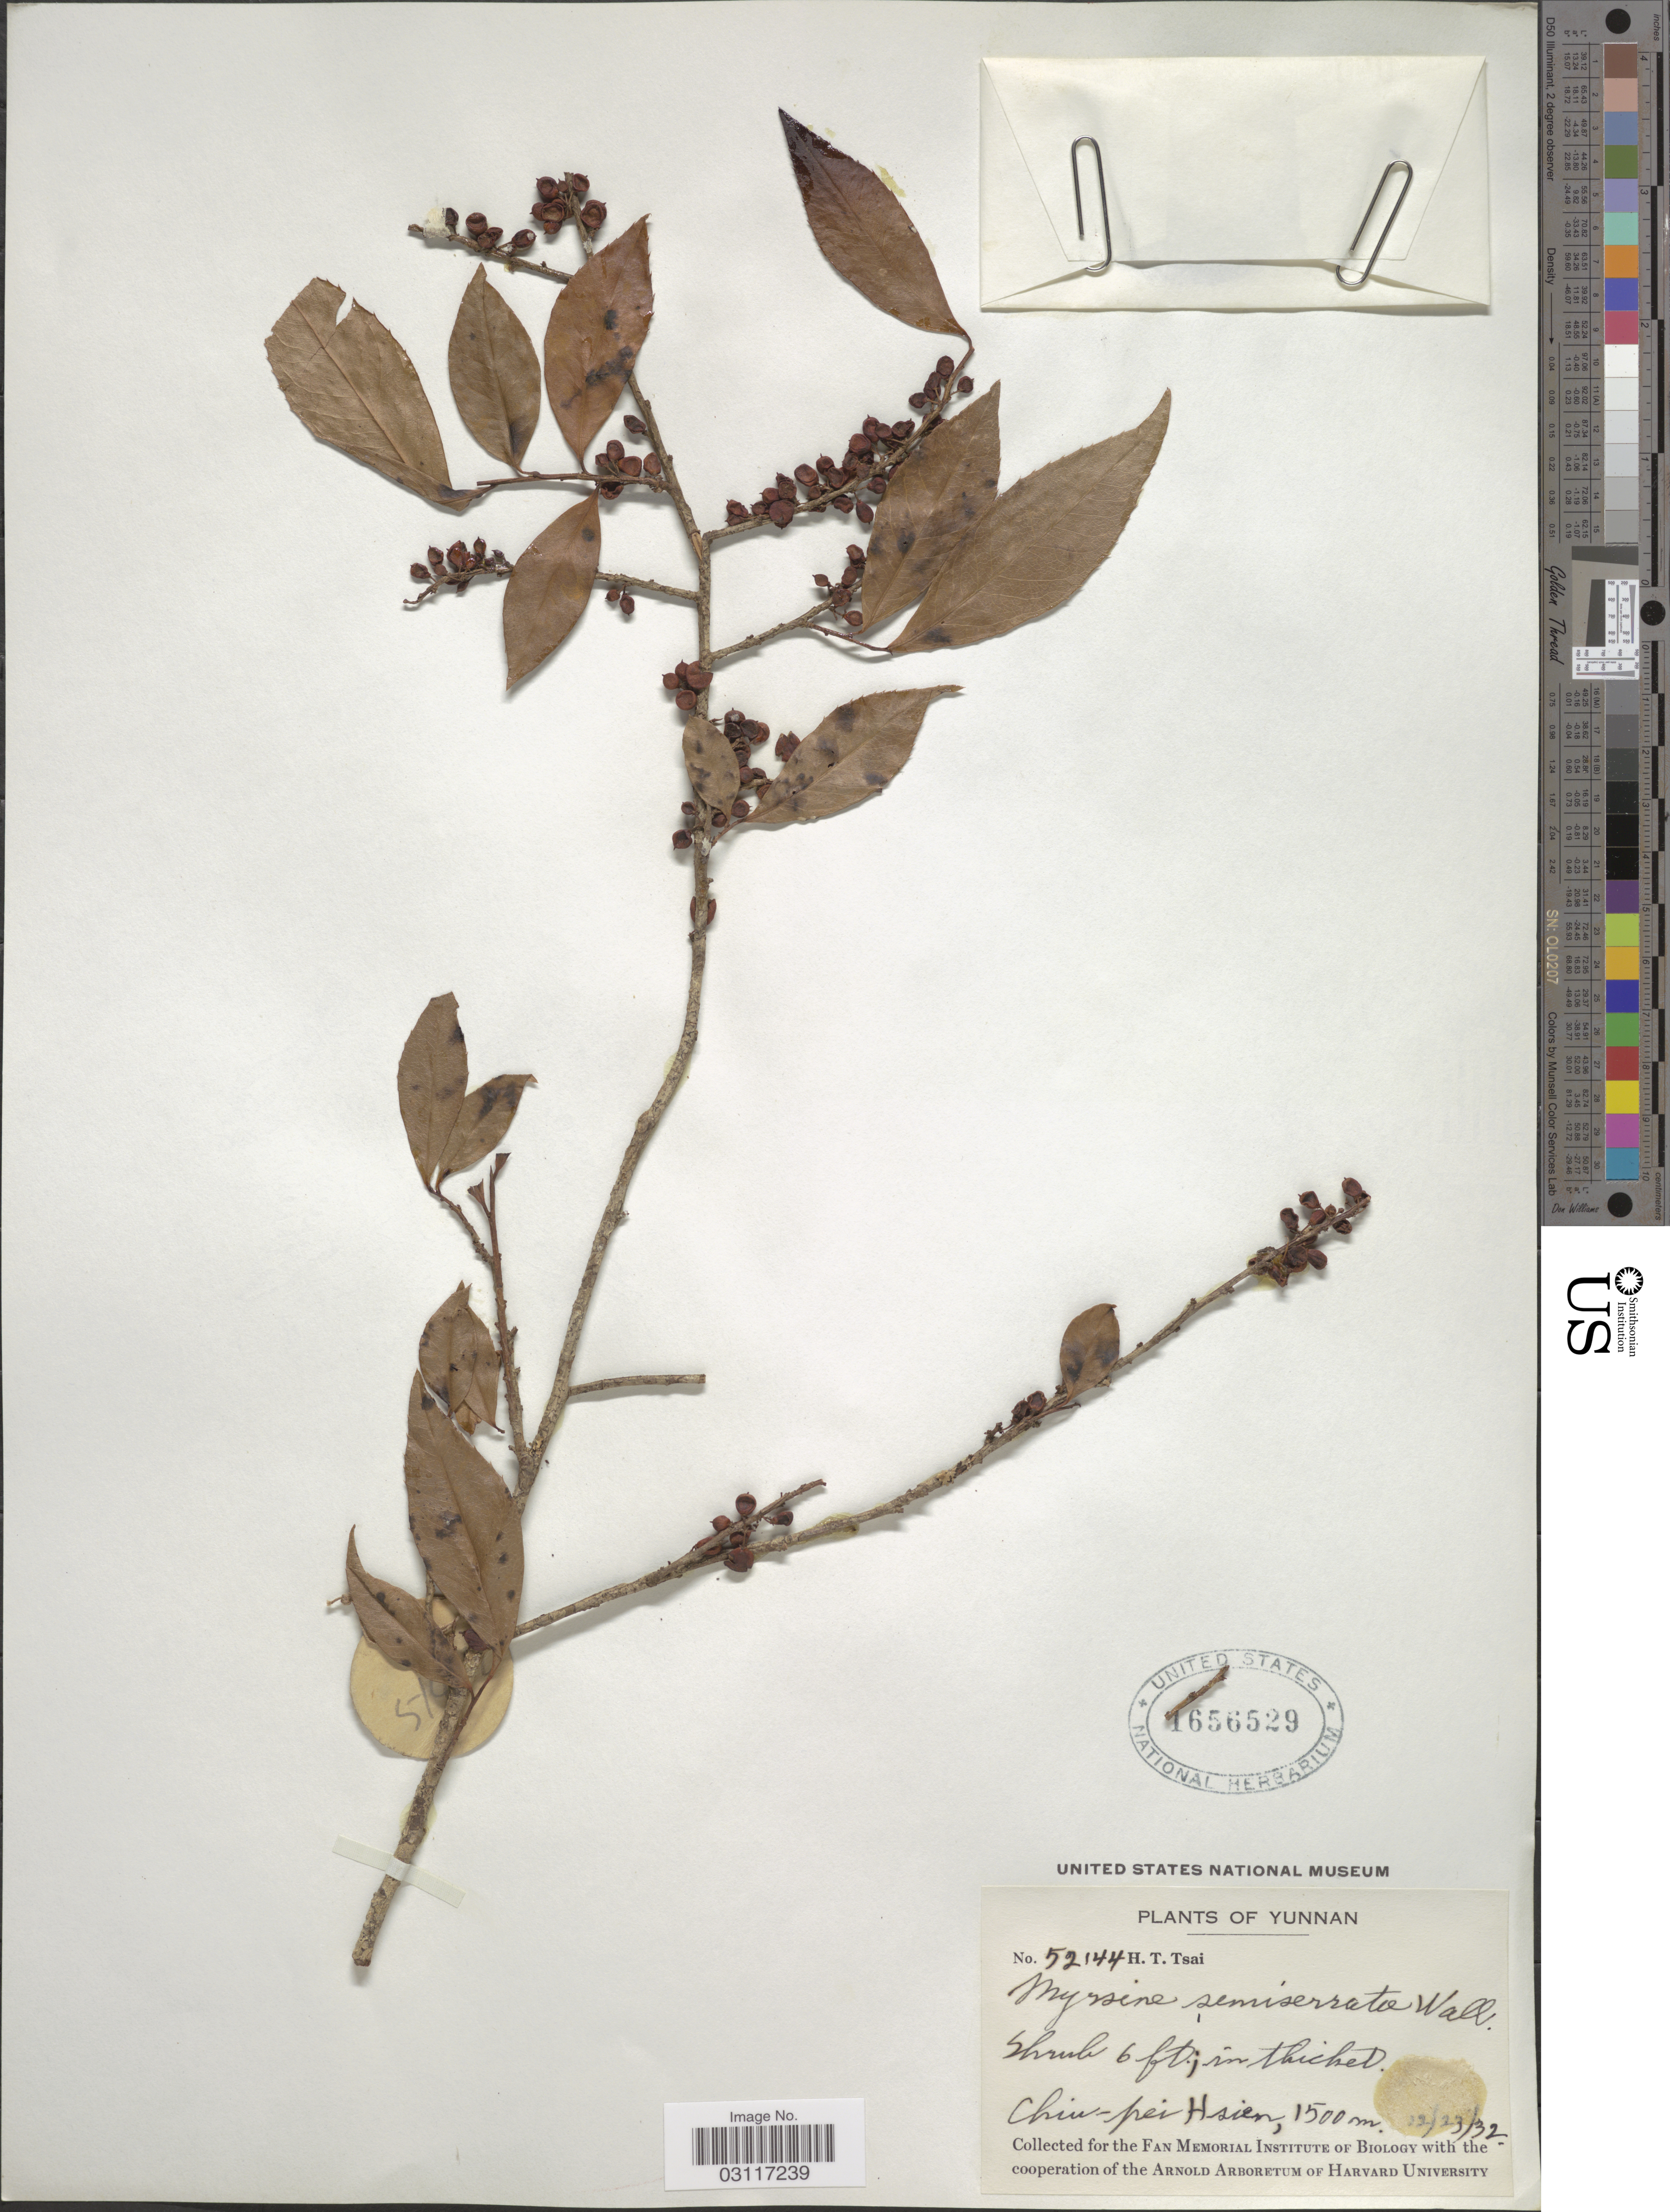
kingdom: Plantae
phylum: Tracheophyta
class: Magnoliopsida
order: Ericales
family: Primulaceae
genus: Myrsine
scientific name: Myrsine semiserrata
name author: Wall.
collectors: H. Tsai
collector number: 52144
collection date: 1932-12-23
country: China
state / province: Yunnan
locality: Chiu-pei Hsien.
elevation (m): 1500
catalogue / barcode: US 1656529